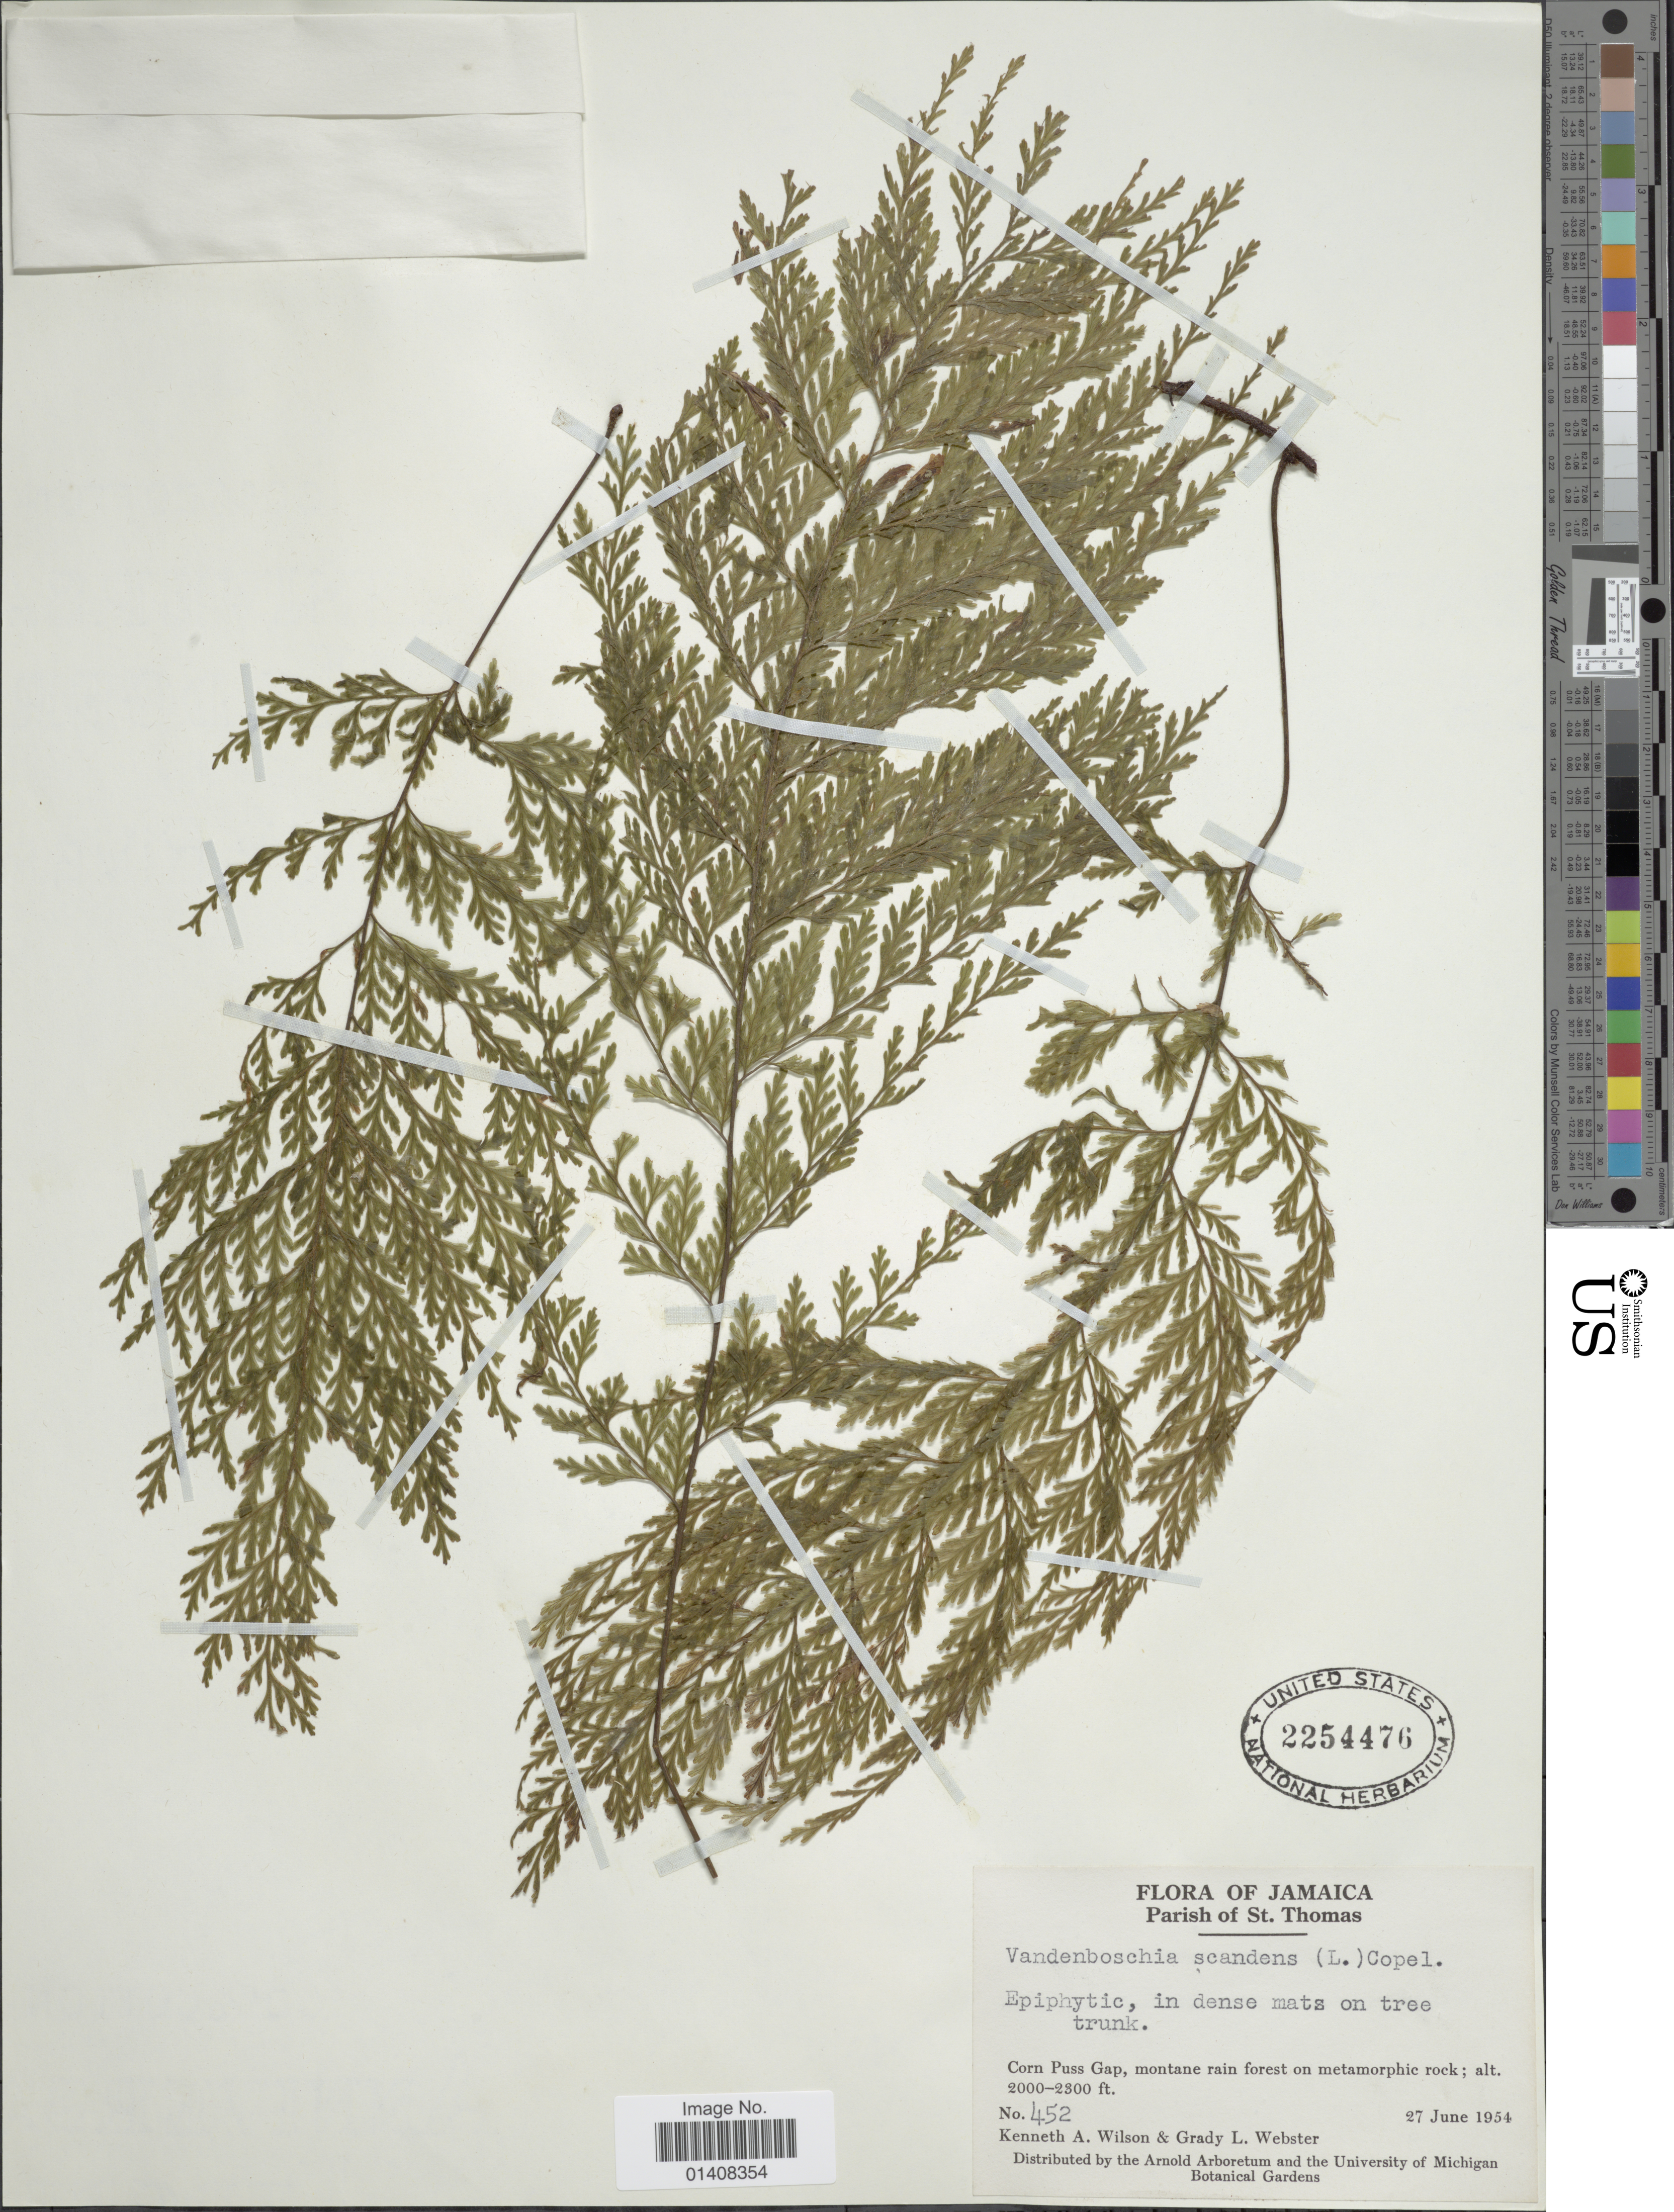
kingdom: Plantae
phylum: Tracheophyta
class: Polypodiopsida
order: Hymenophyllales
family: Hymenophyllaceae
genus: Trichomanes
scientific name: Trichomanes scandens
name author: L.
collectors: K. A. Wilson & G. L. Webster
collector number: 452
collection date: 1954-06-27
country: Jamaica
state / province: Saint Thomas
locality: Parish of St. Thomas Corn Puss Gap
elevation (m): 610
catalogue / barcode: US 2254476